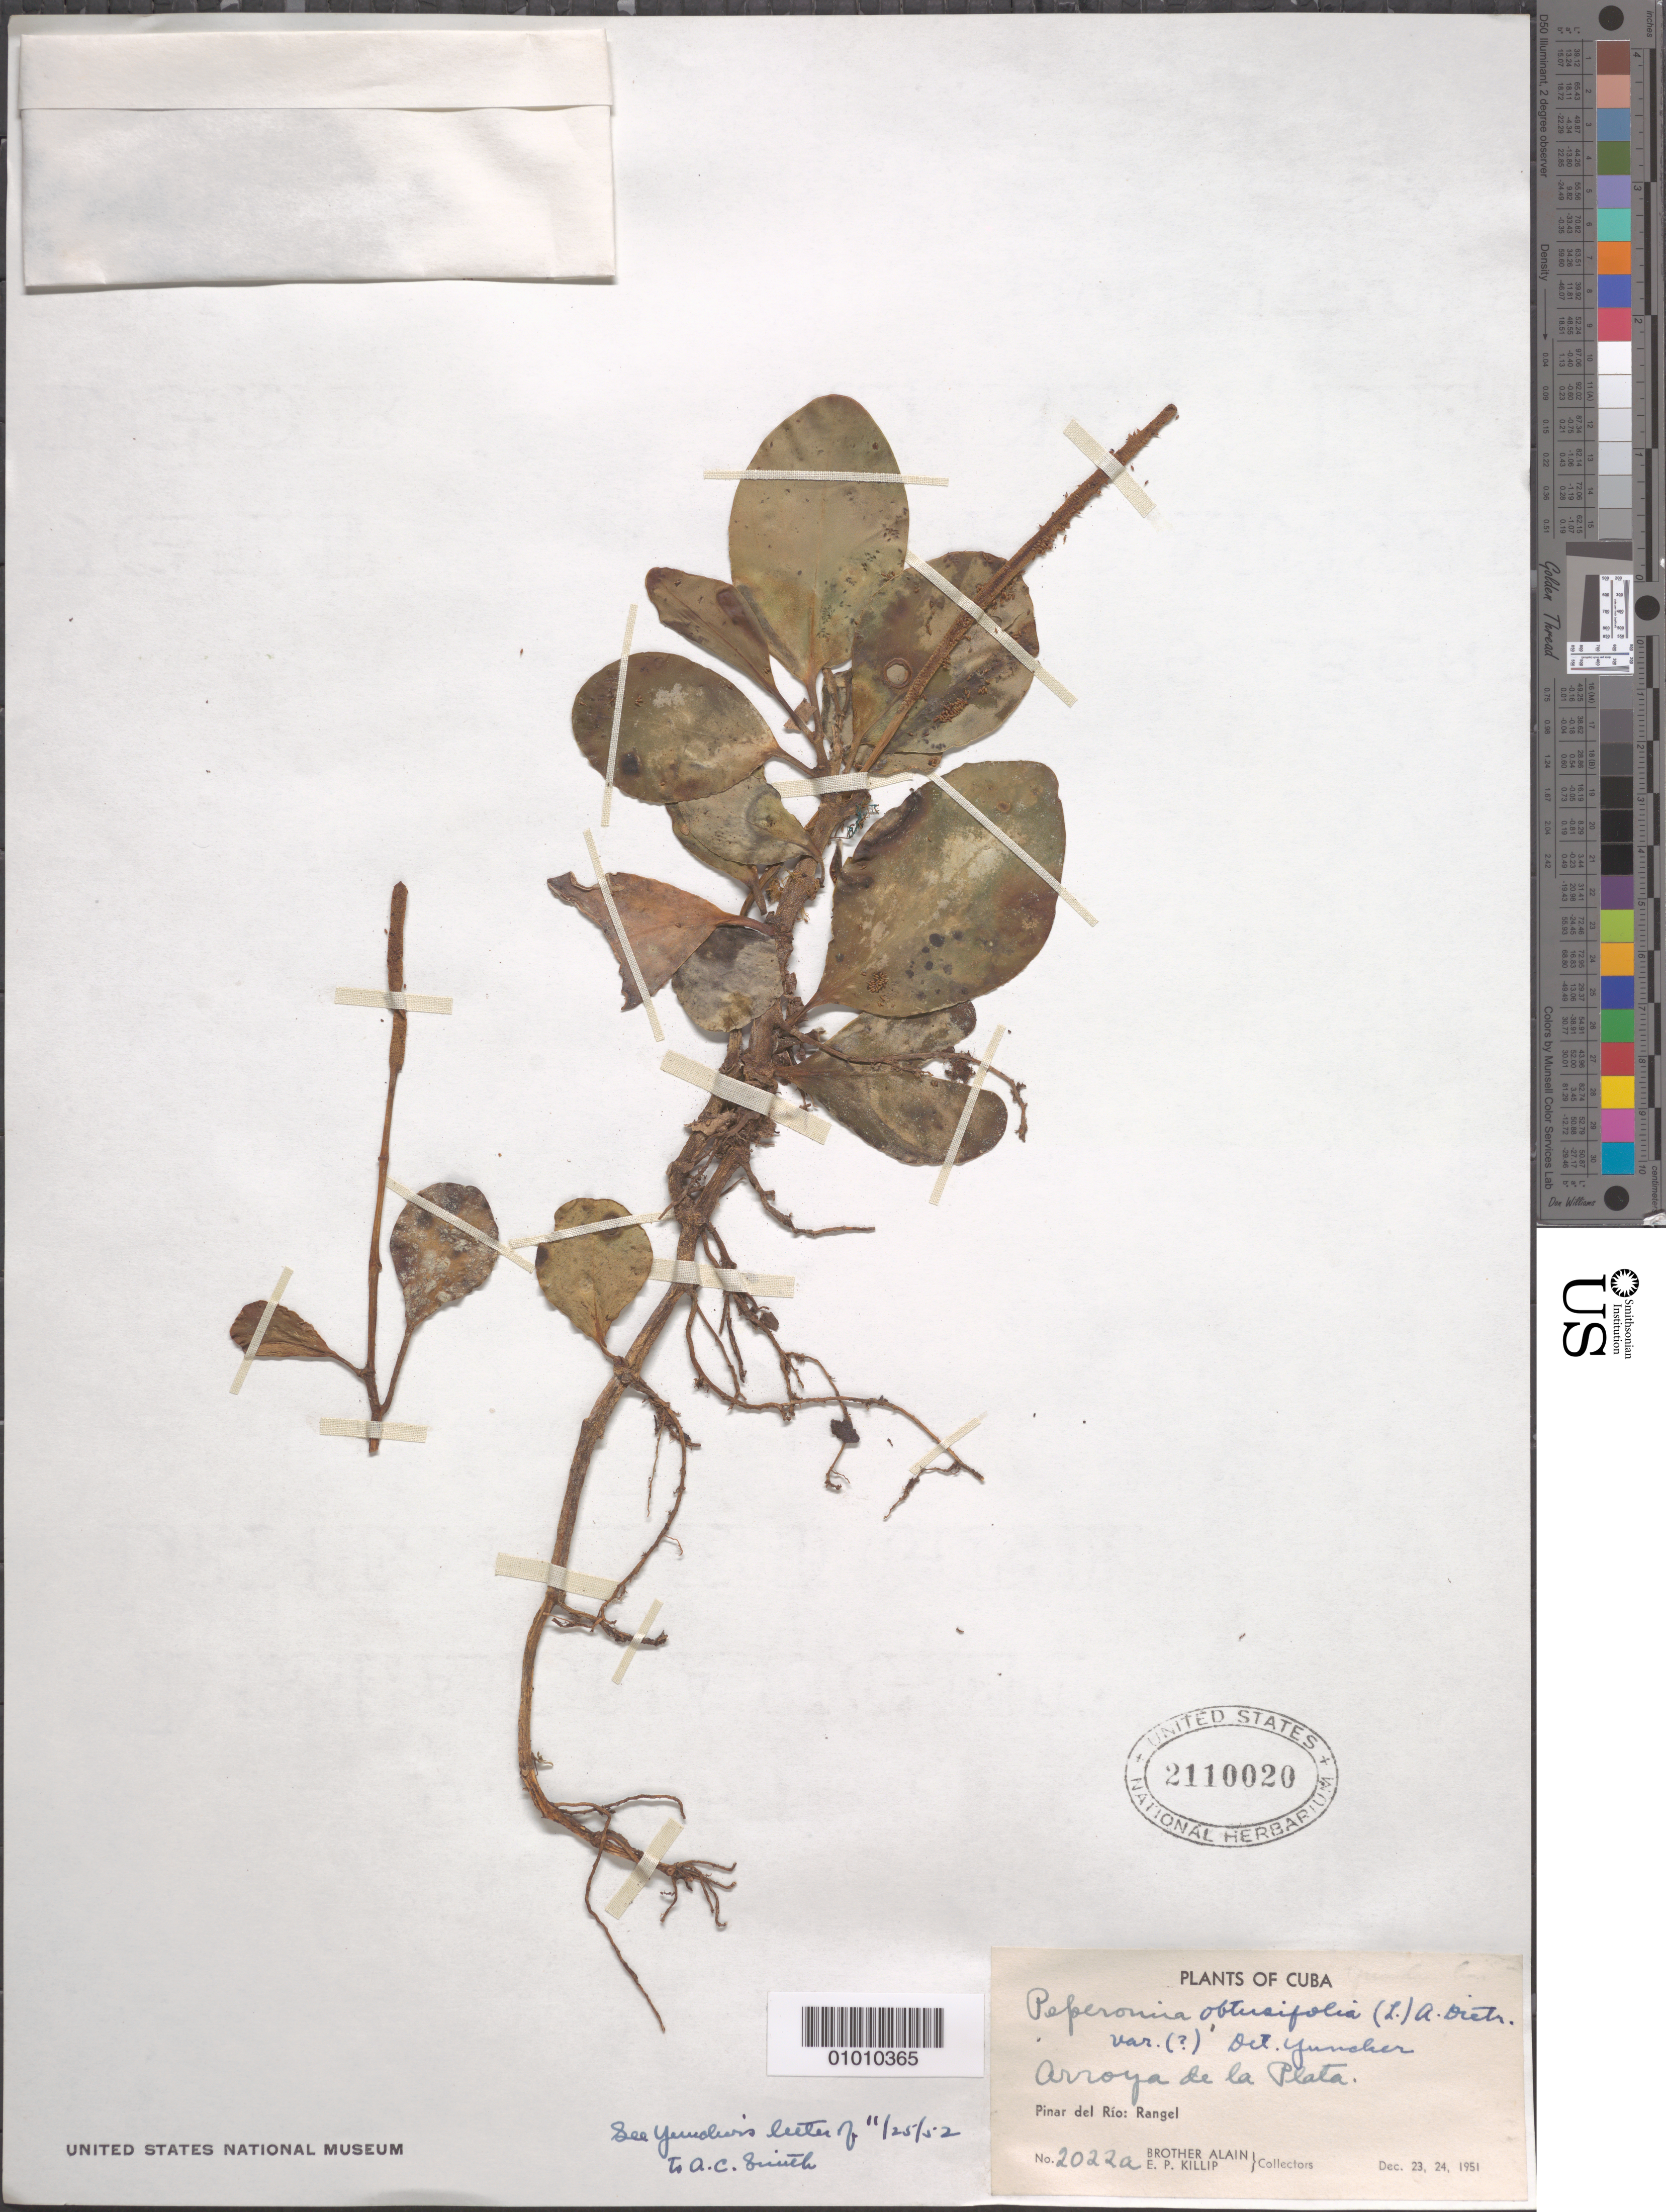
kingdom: Plantae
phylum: Tracheophyta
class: Magnoliopsida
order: Piperales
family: Piperaceae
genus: Peperomia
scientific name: Peperomia obtusifolia f. oblongifolia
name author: Miq.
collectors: A. H. Liogier & E. P. Killip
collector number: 2022a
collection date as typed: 23 Dec 1951 and 24 Dec 1951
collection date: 1951-12-23,1951-12-24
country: Cuba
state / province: Pinar del Rio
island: Cuba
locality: Pinar del Rio: Rangel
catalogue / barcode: US 2110020